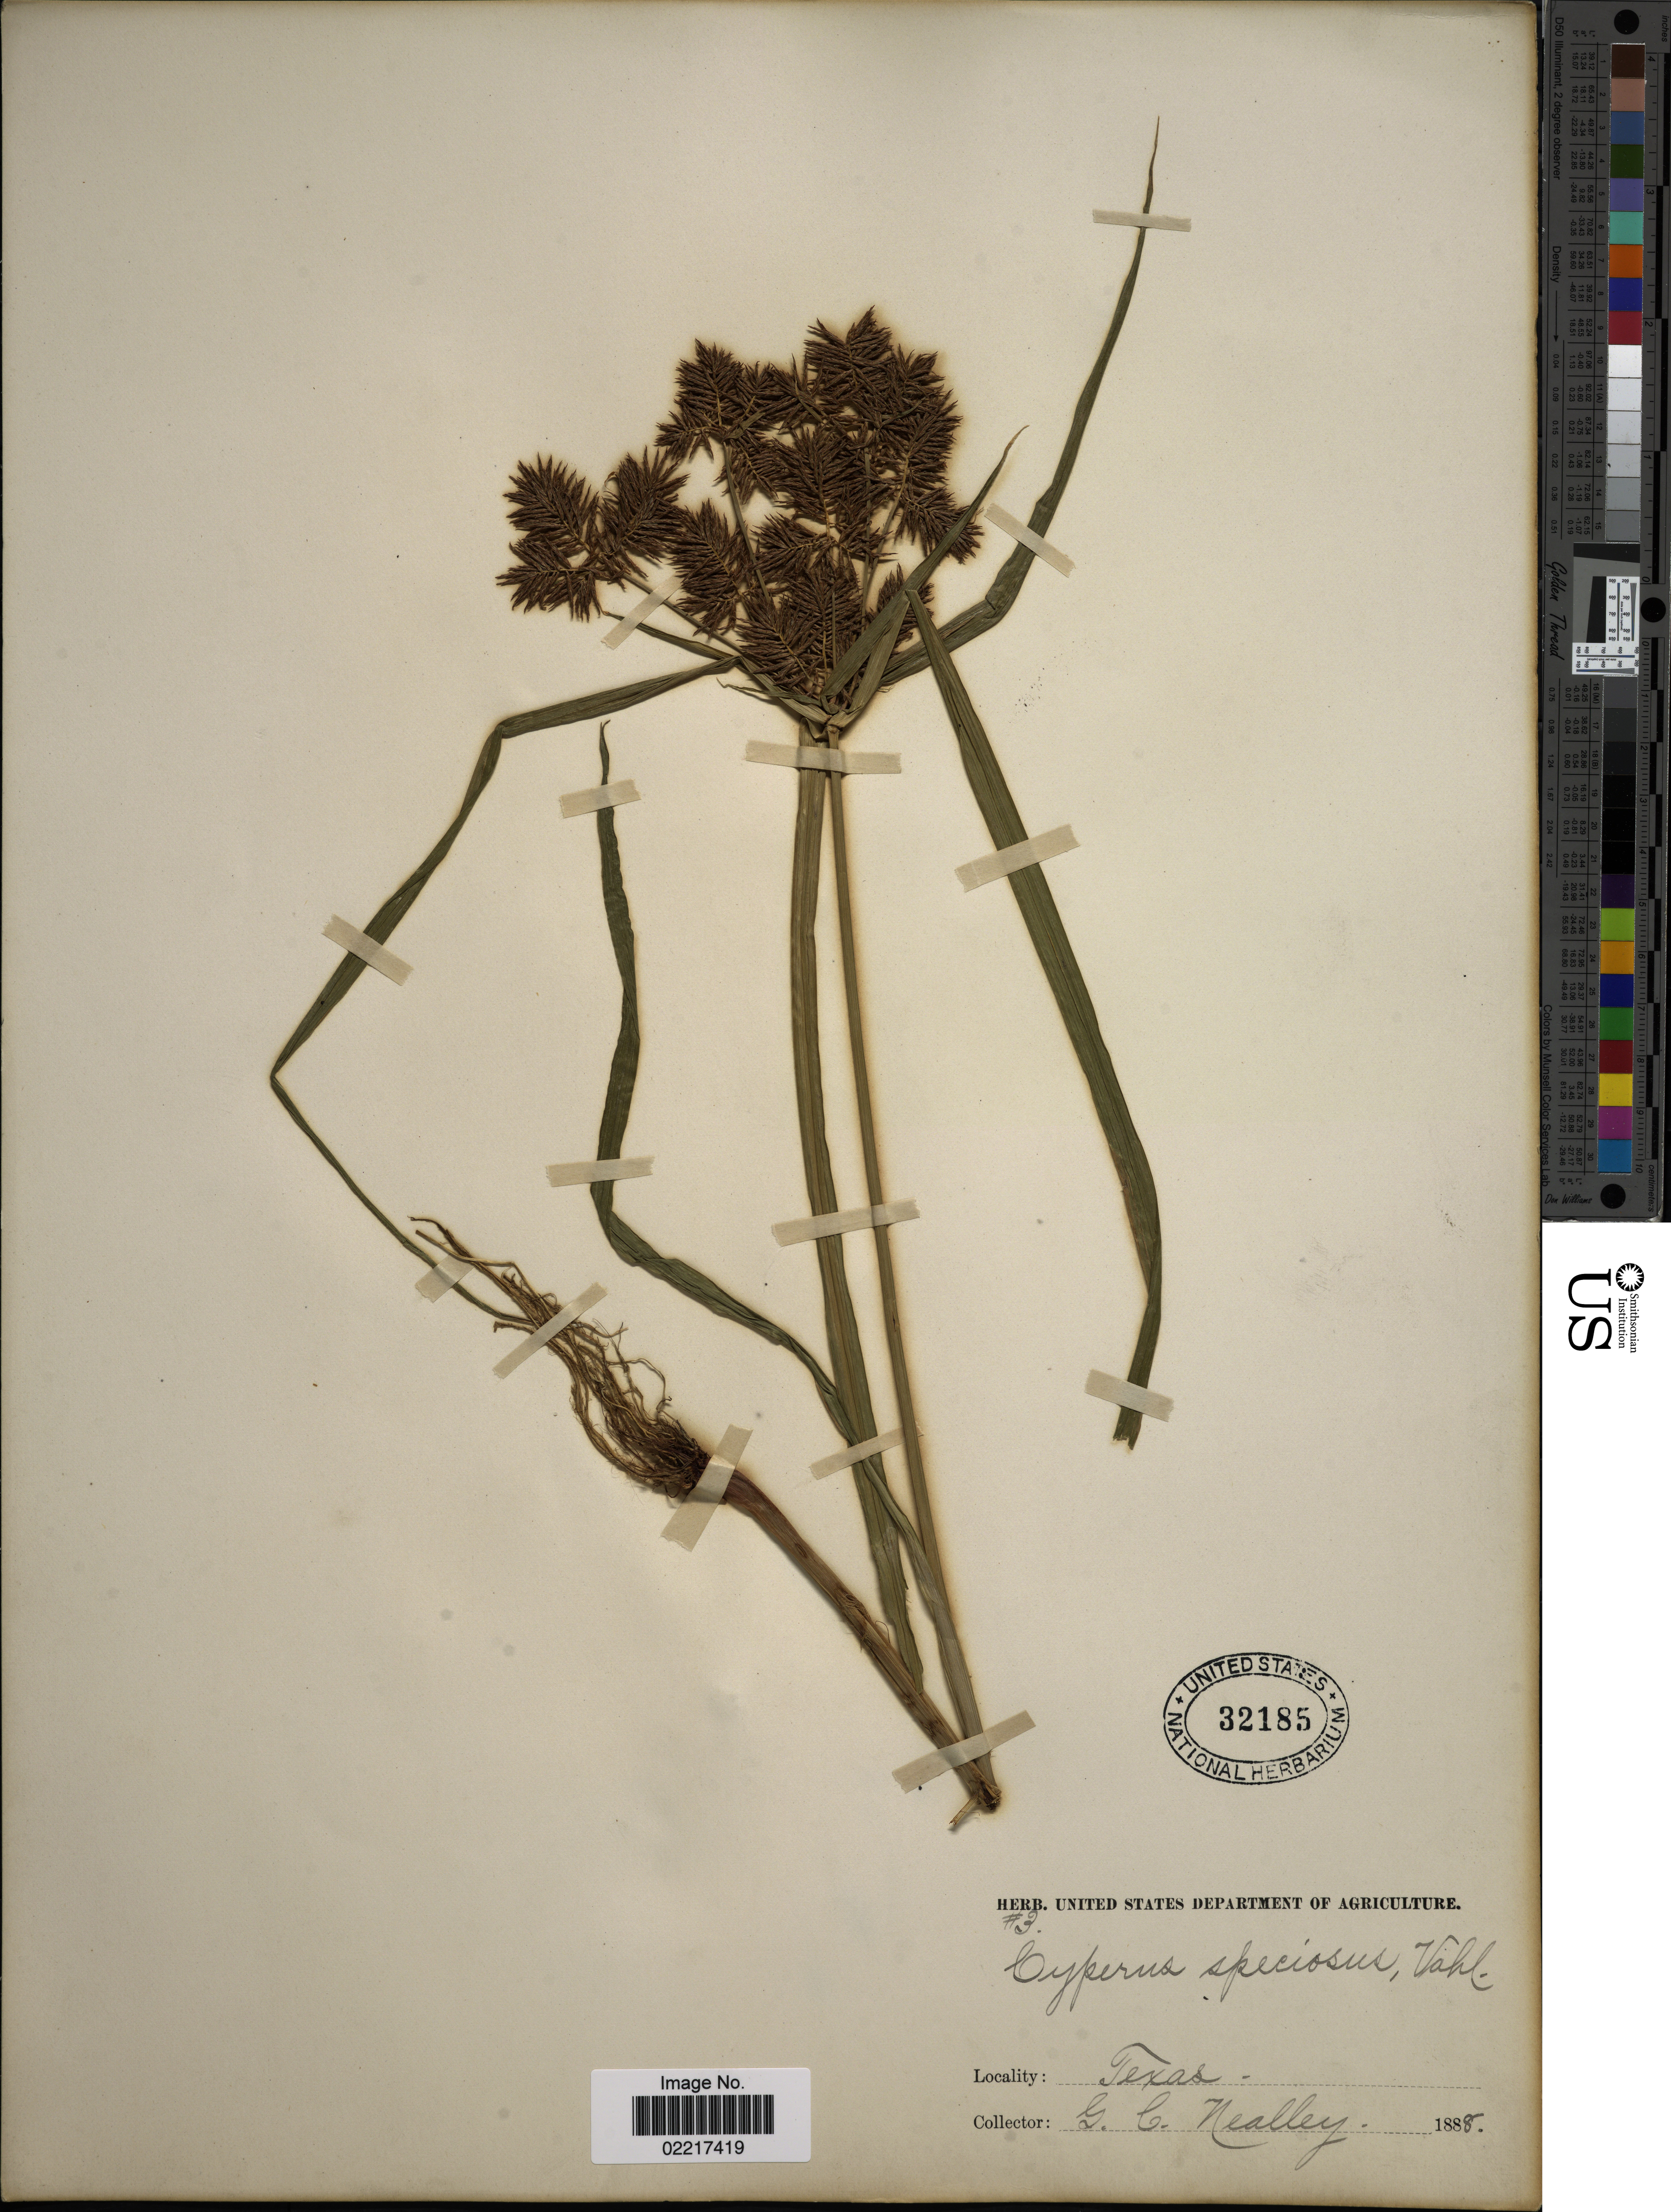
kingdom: Plantae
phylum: Tracheophyta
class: Liliopsida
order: Poales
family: Cyperaceae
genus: Cyperus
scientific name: Cyperus odoratus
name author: L.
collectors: G. C. Nealley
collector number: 3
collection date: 1888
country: United States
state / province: Texas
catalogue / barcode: US 32185